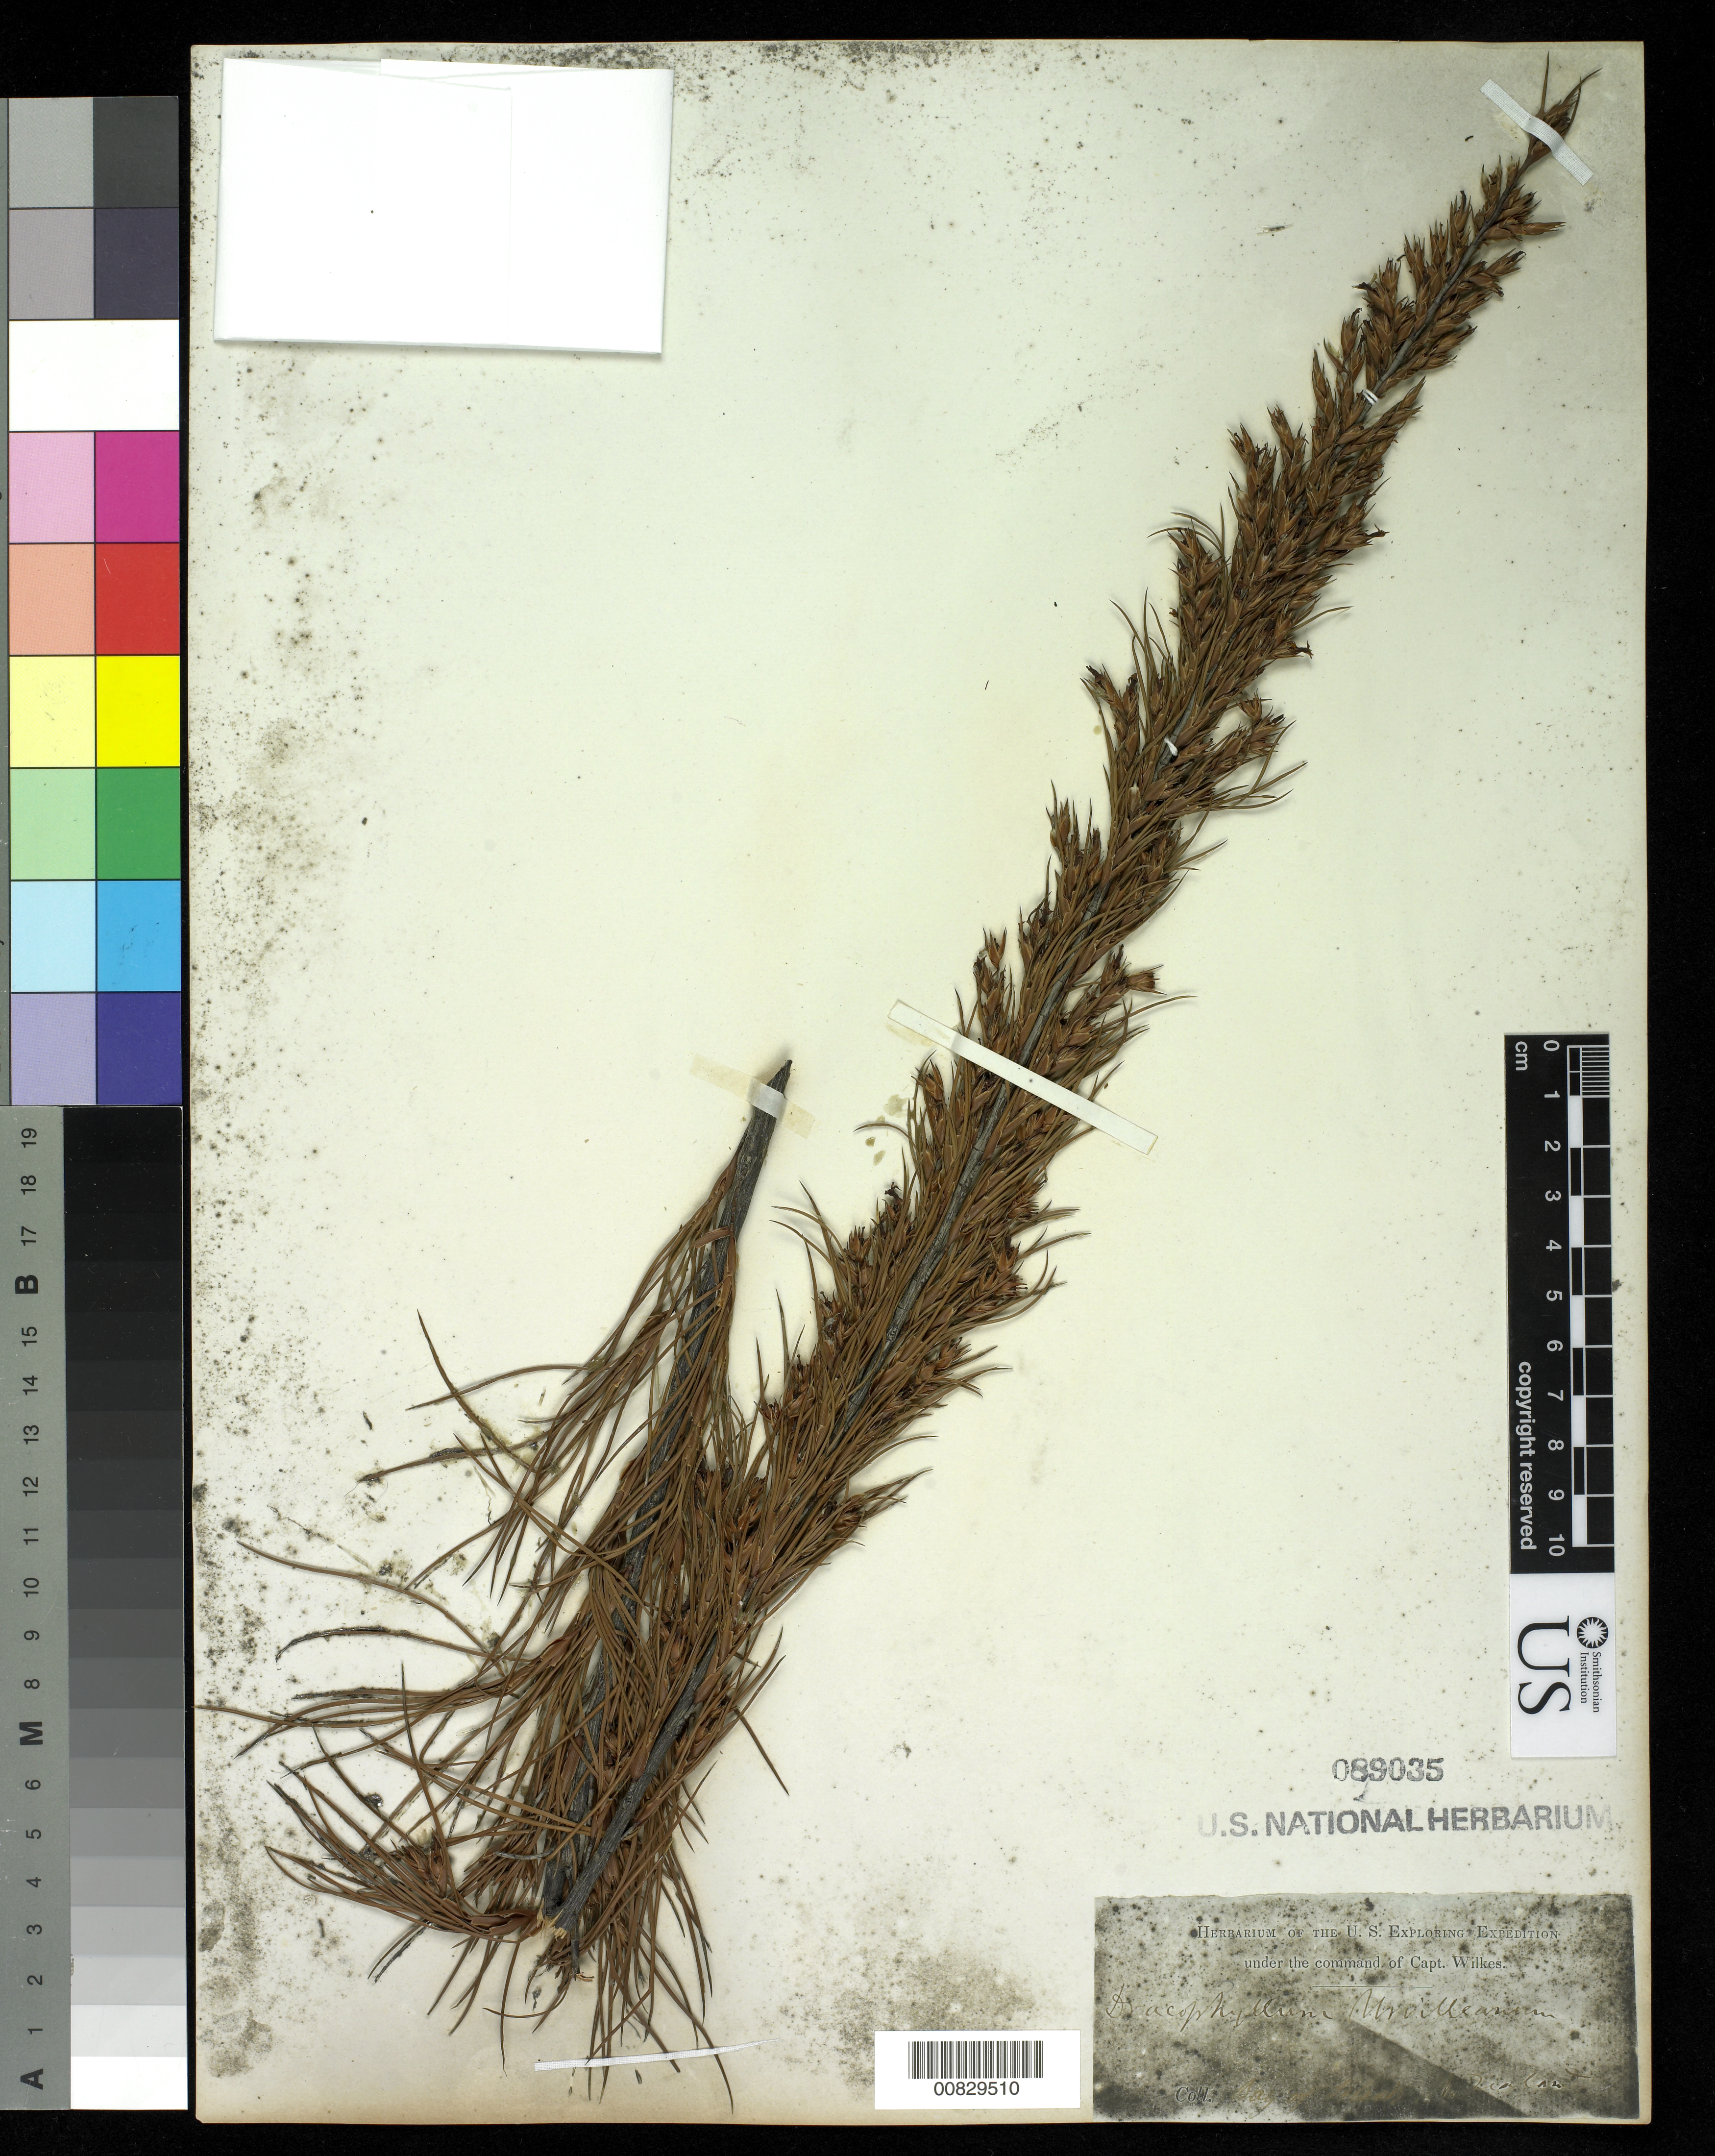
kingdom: Plantae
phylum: Tracheophyta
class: Magnoliopsida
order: Ericales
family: Ericaceae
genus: Dracophyllum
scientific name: Dracophyllum urvilleanum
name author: A. Rich.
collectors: Wilkes Explor. Exped.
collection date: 1838/1842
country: New Zealand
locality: Bay of Islands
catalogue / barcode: US 89035